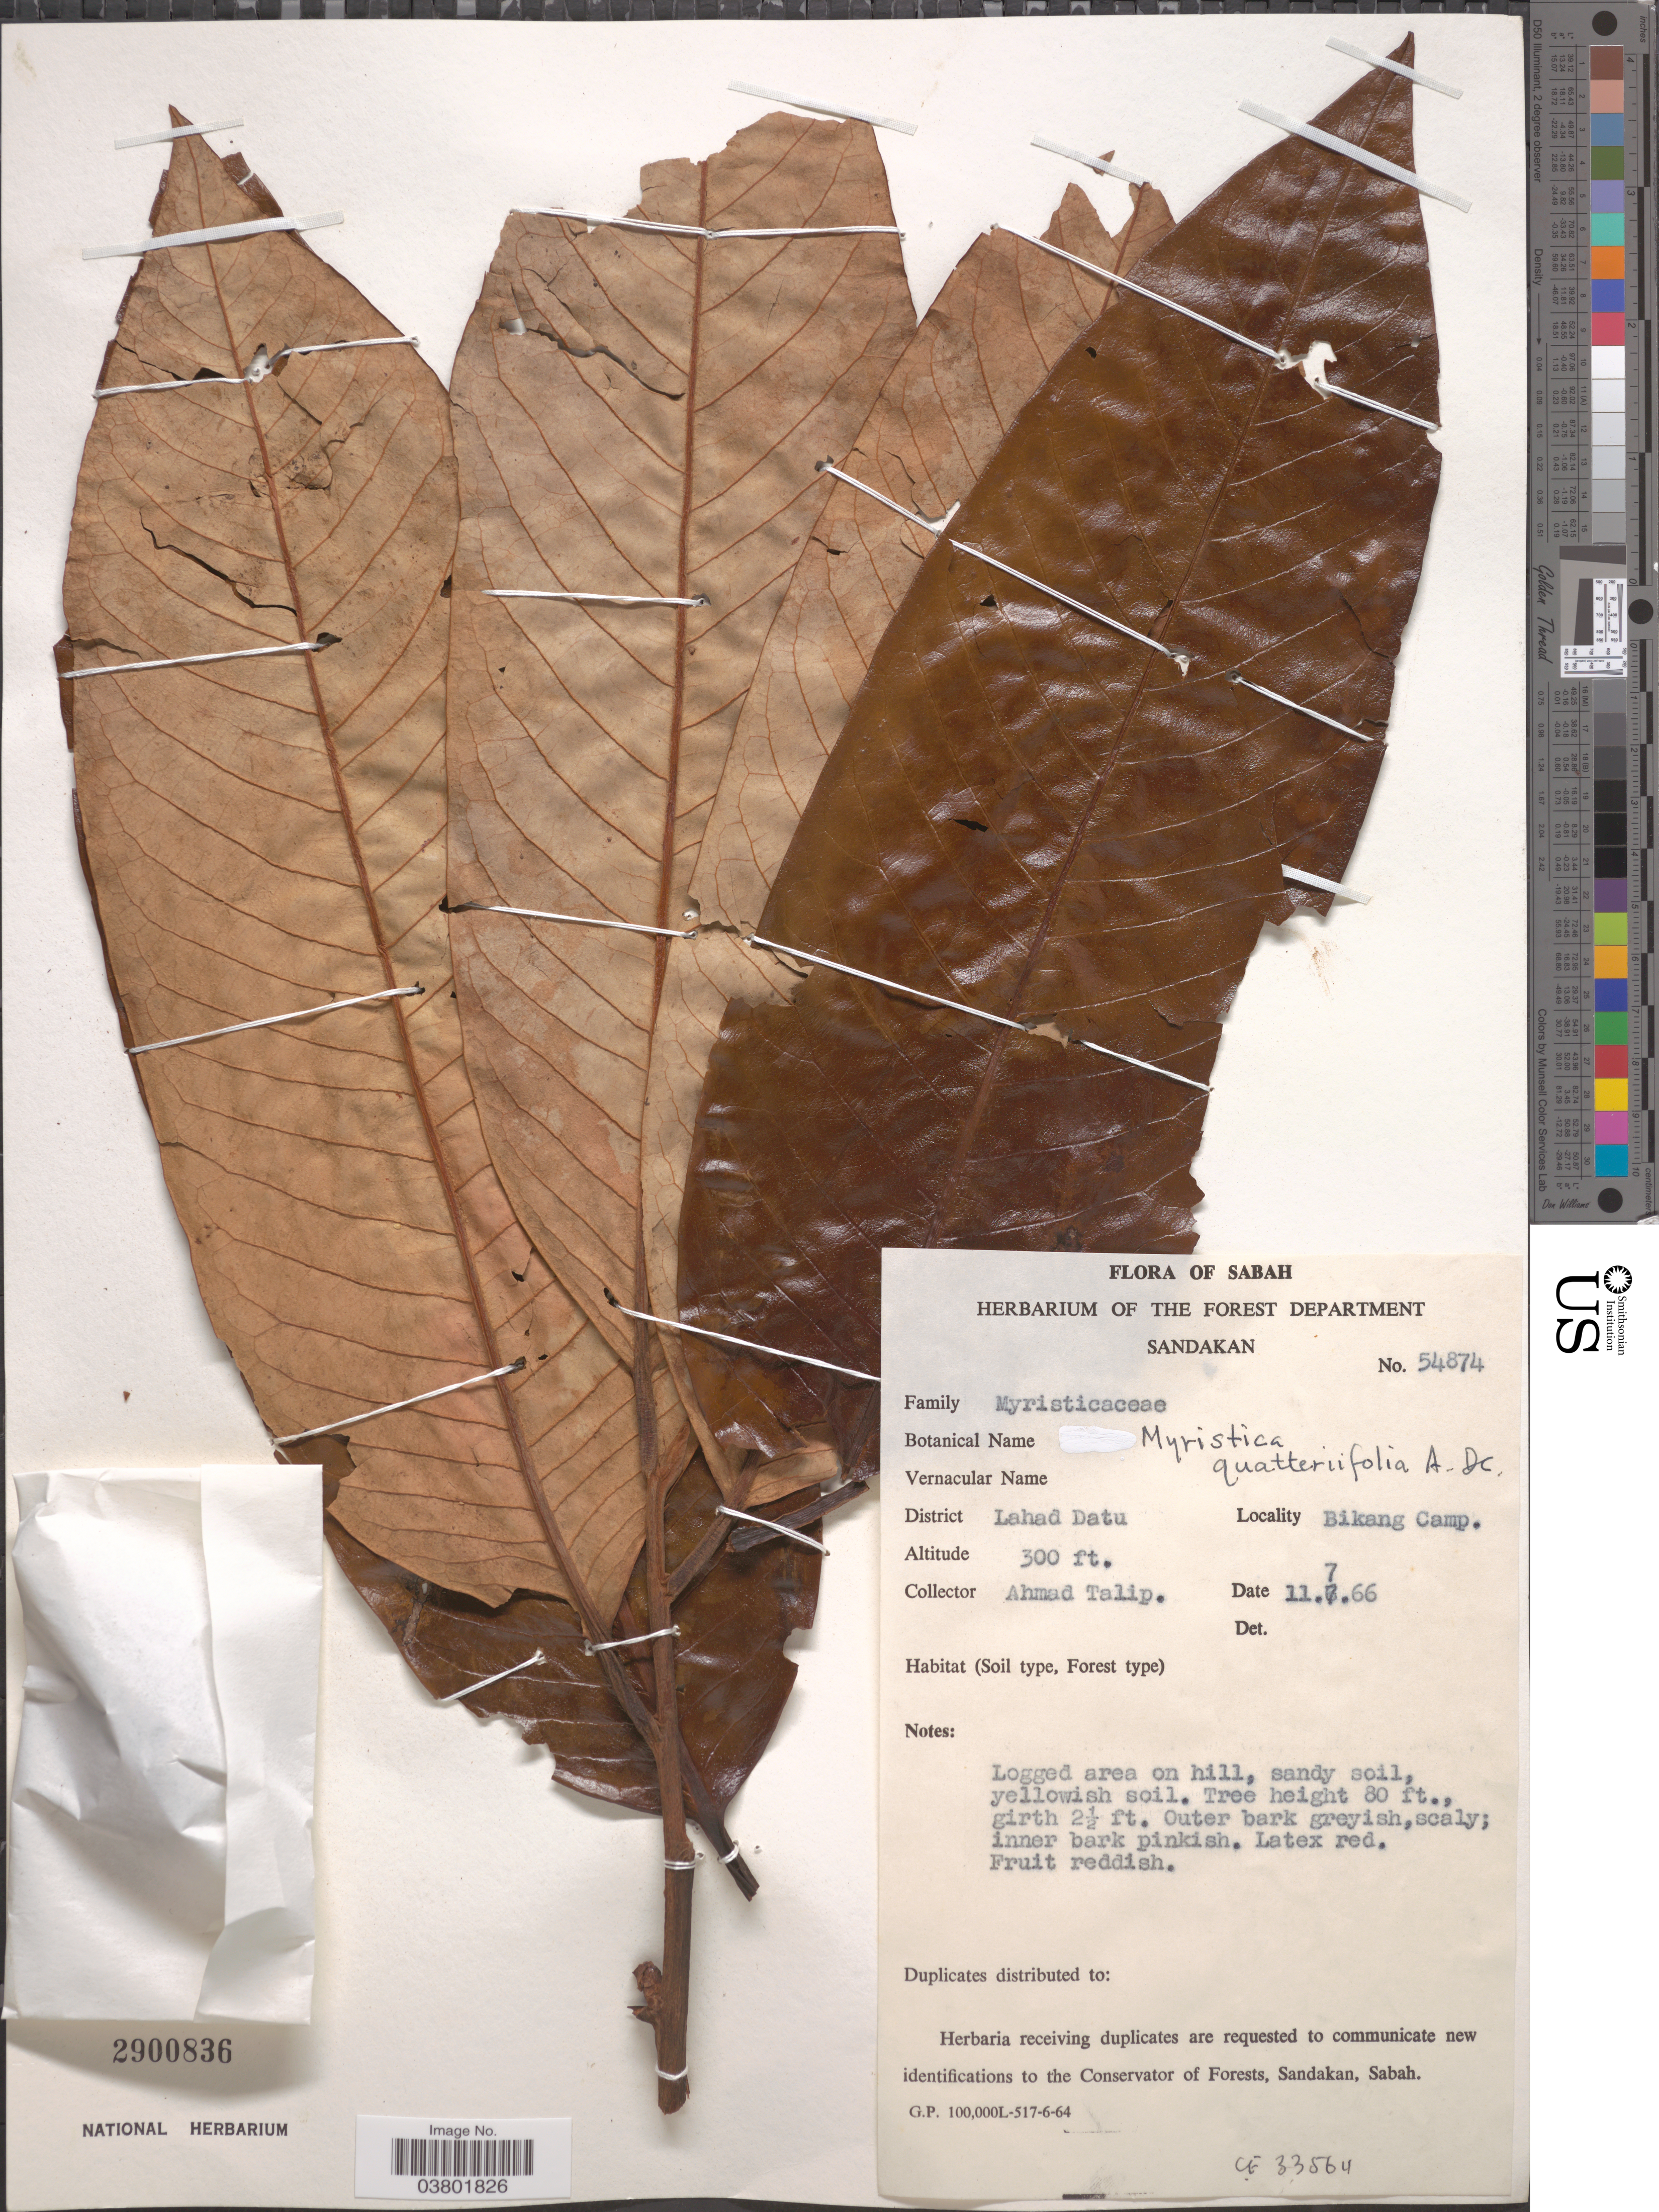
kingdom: Plantae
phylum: Tracheophyta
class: Magnoliopsida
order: Magnoliales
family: Myristicaceae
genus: Myristica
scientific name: Myristica guatteriifolia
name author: A. DC.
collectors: A. Talip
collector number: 54874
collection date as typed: Transcribed d/m/y: 11/7/66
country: Malaysia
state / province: Sabah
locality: District Lahad Datu. Bikang Camp.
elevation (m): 91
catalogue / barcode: US 2900836